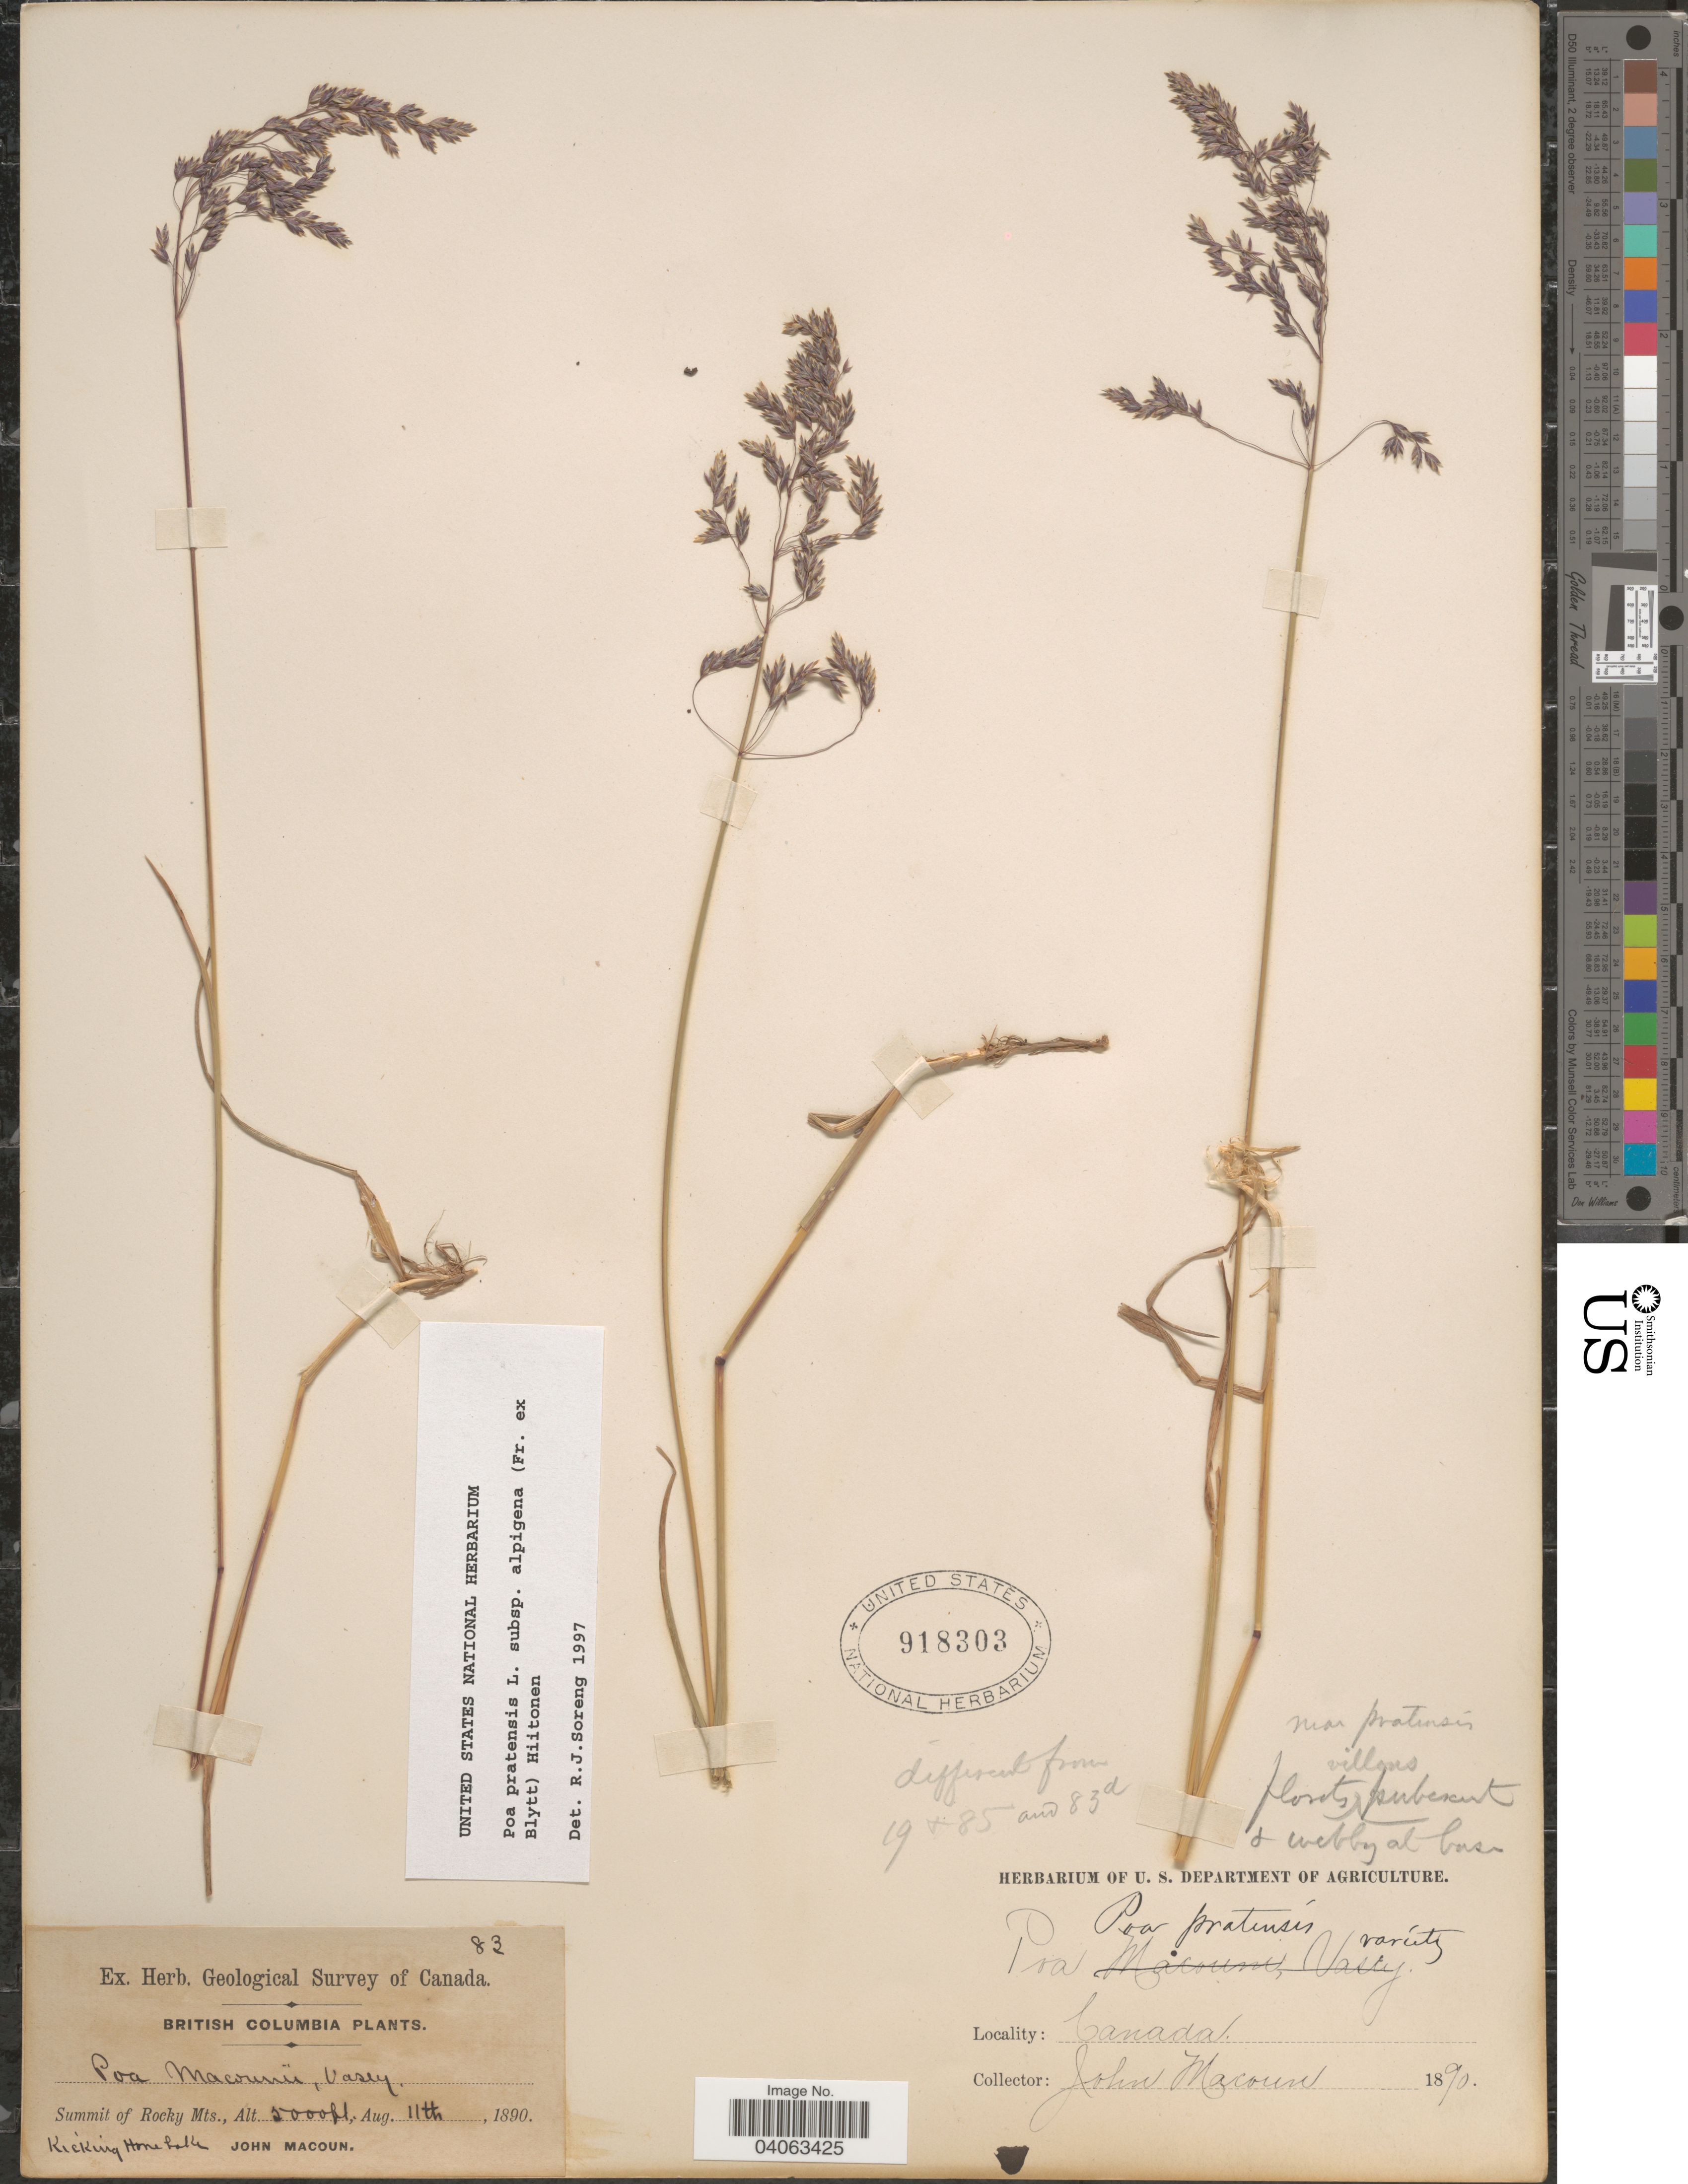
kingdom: Plantae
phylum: Tracheophyta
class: Liliopsida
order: Poales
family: Poaceae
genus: Poa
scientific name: Poa pratensis subsp. alpigena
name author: (Lindm.) Hiitonen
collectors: J. Macoun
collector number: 83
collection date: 1890-08-11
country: Canada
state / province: British Columbia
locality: Summit of Rocky Mts. Kicking Horse Lake.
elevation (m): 1524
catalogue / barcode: US 918303